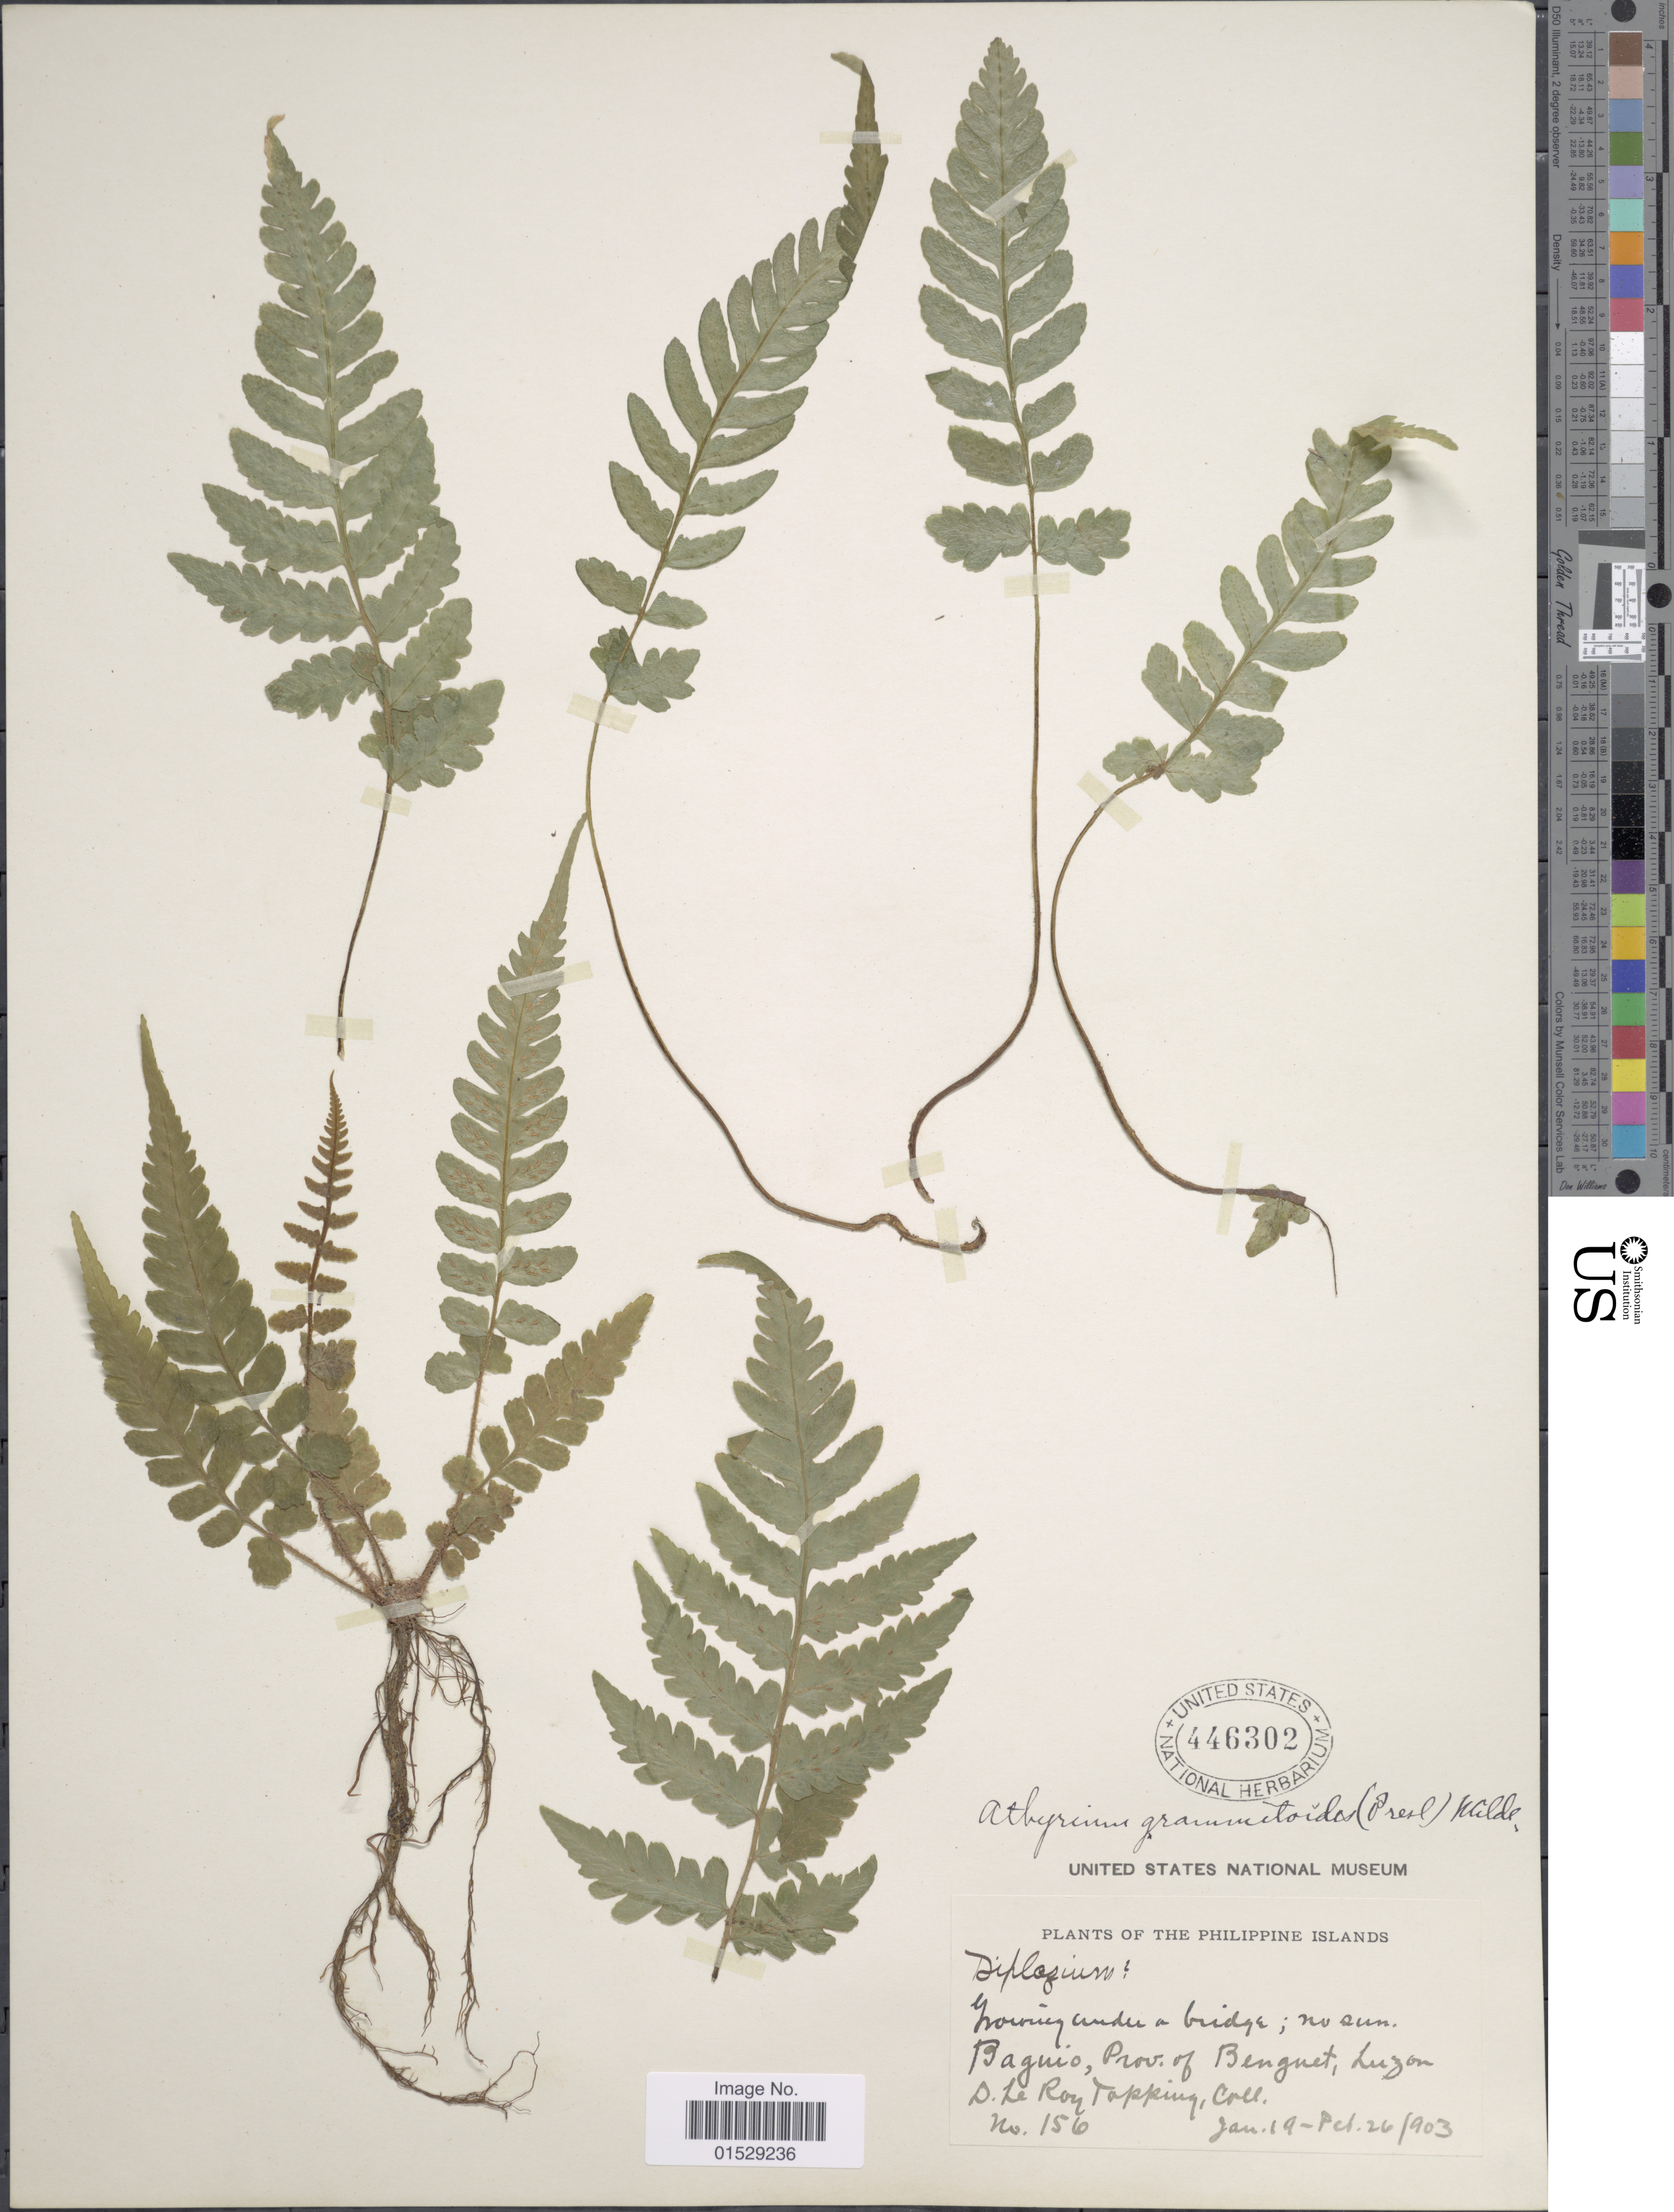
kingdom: Plantae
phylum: Tracheophyta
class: Polypodiopsida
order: Polypodiales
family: Athyriaceae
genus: Deparia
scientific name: Deparia petersenii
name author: (Kunze) M. Kato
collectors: D. L. Topping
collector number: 156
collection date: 1903-01-19/1903-02-26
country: Philippines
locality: Philippine Islands, Baguio, prov. of Benguet, Luzon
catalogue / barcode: US 446302